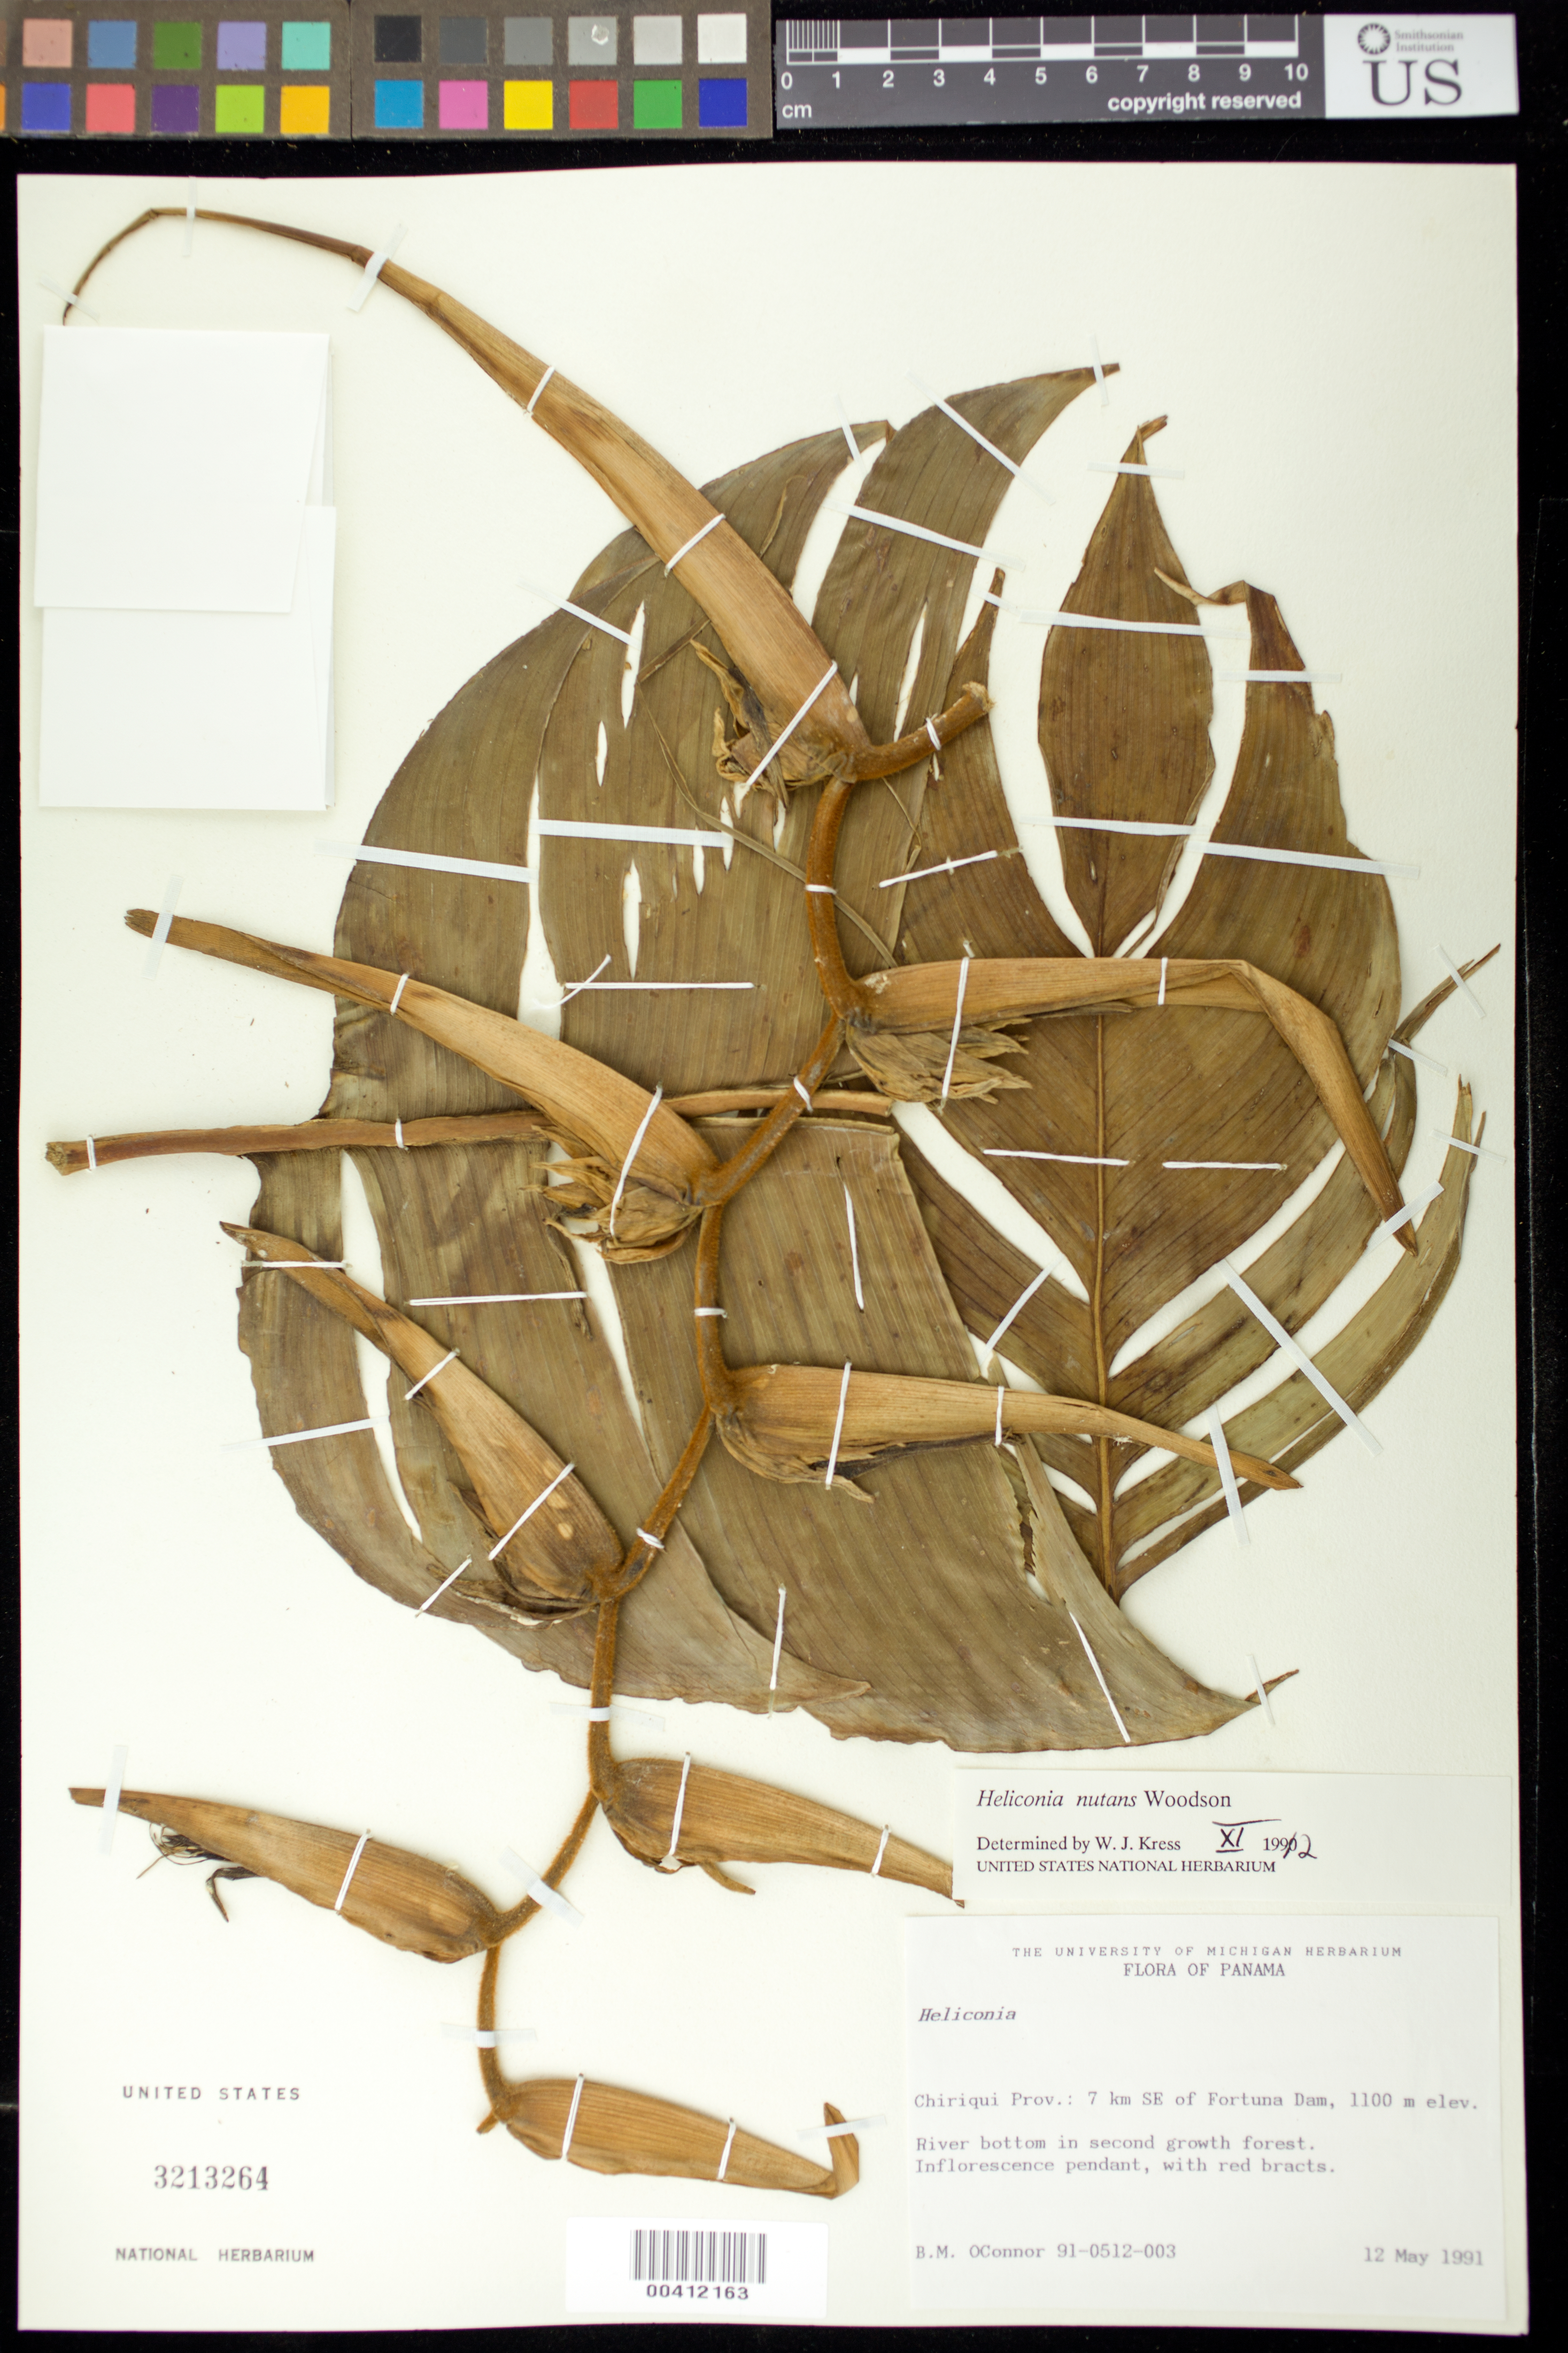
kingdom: Plantae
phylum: Tracheophyta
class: Liliopsida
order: Zingiberales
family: Heliconiaceae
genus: Heliconia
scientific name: Heliconia nutans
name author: Woodson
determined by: Kress, W. J., (US), Smithsonian Institution - National Museum of Natural History (UNITED STATES)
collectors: B. O'connor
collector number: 91-0512-003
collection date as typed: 12 May 1991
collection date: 1991-05-12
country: Panama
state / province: Chiriquí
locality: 7 mi SE of Fortuna Dam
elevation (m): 1100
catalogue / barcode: US 3213264